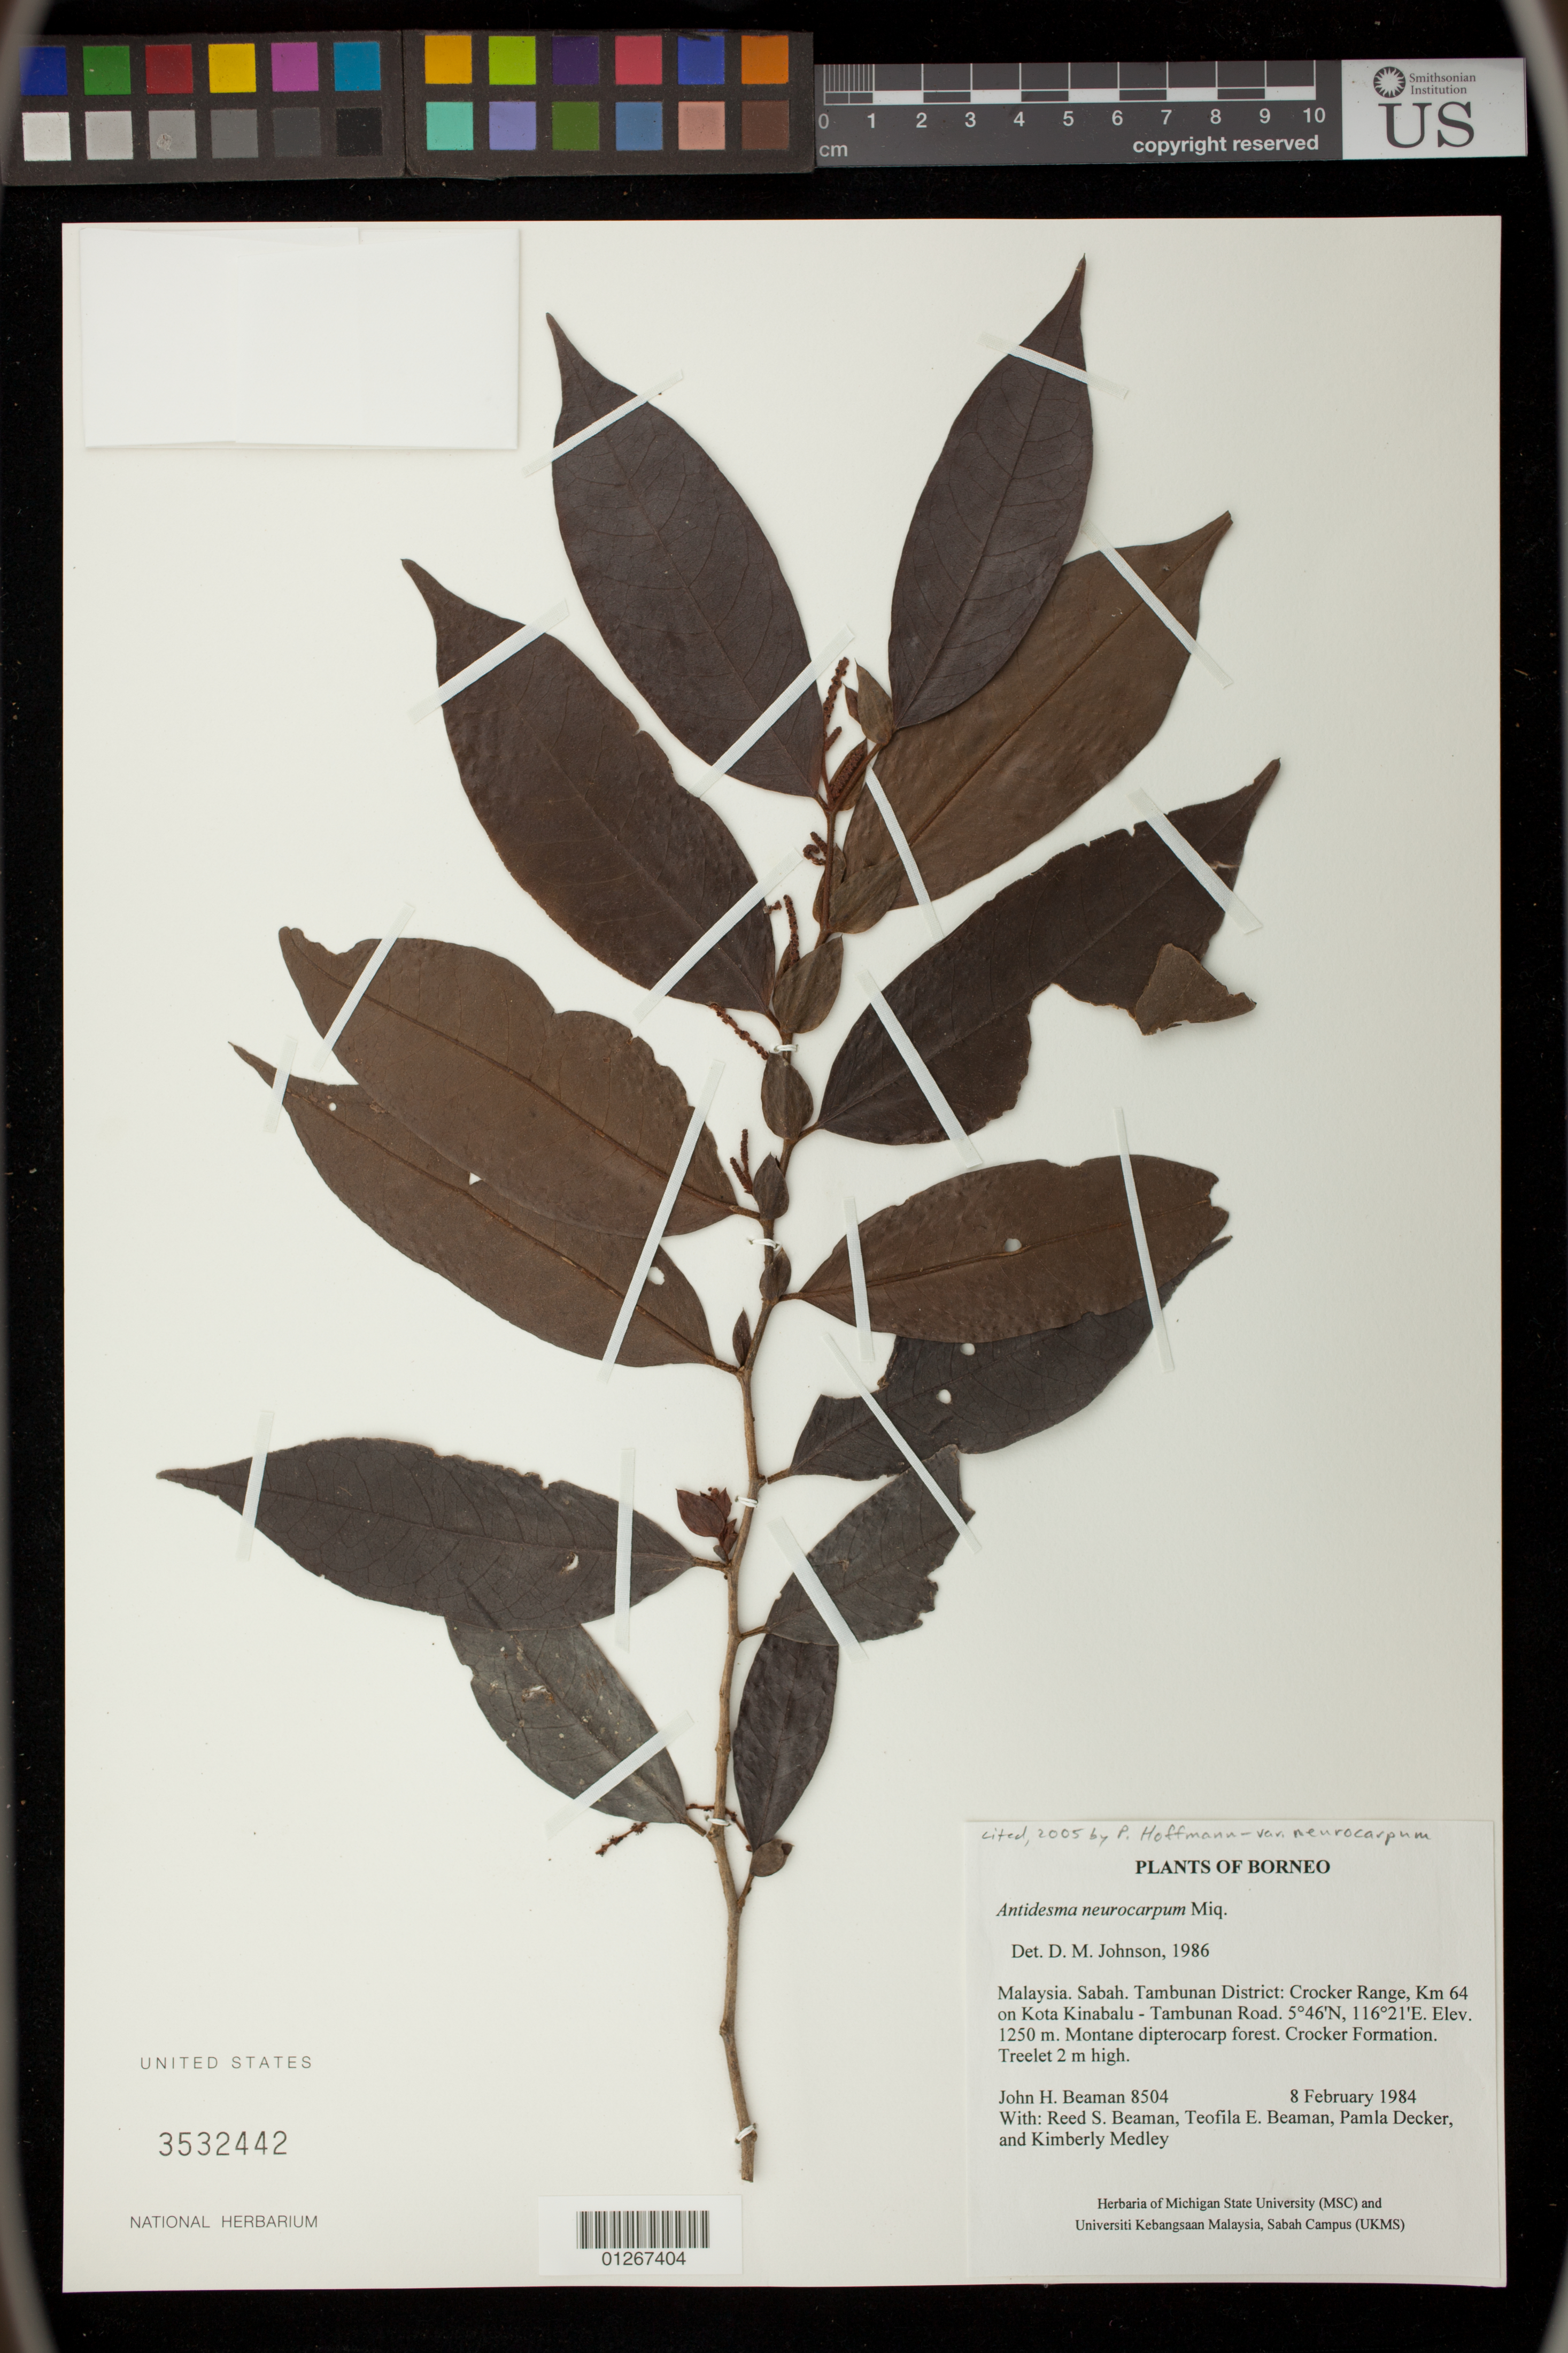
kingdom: Plantae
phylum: Tracheophyta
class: Magnoliopsida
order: Malpighiales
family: Phyllanthaceae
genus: Antidesma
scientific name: Antidesma neurocarpum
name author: Miq.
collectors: J. H. Beaman, R. S. Beaman, T. E. Beaman, P. Decker & K. Medley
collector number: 8504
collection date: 1984-02-08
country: Malaysia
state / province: Sabah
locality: Tambunan. crocker Range, Km 64 on Kota Kinabalu-Tambunan Road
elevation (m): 1250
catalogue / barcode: US 3532442